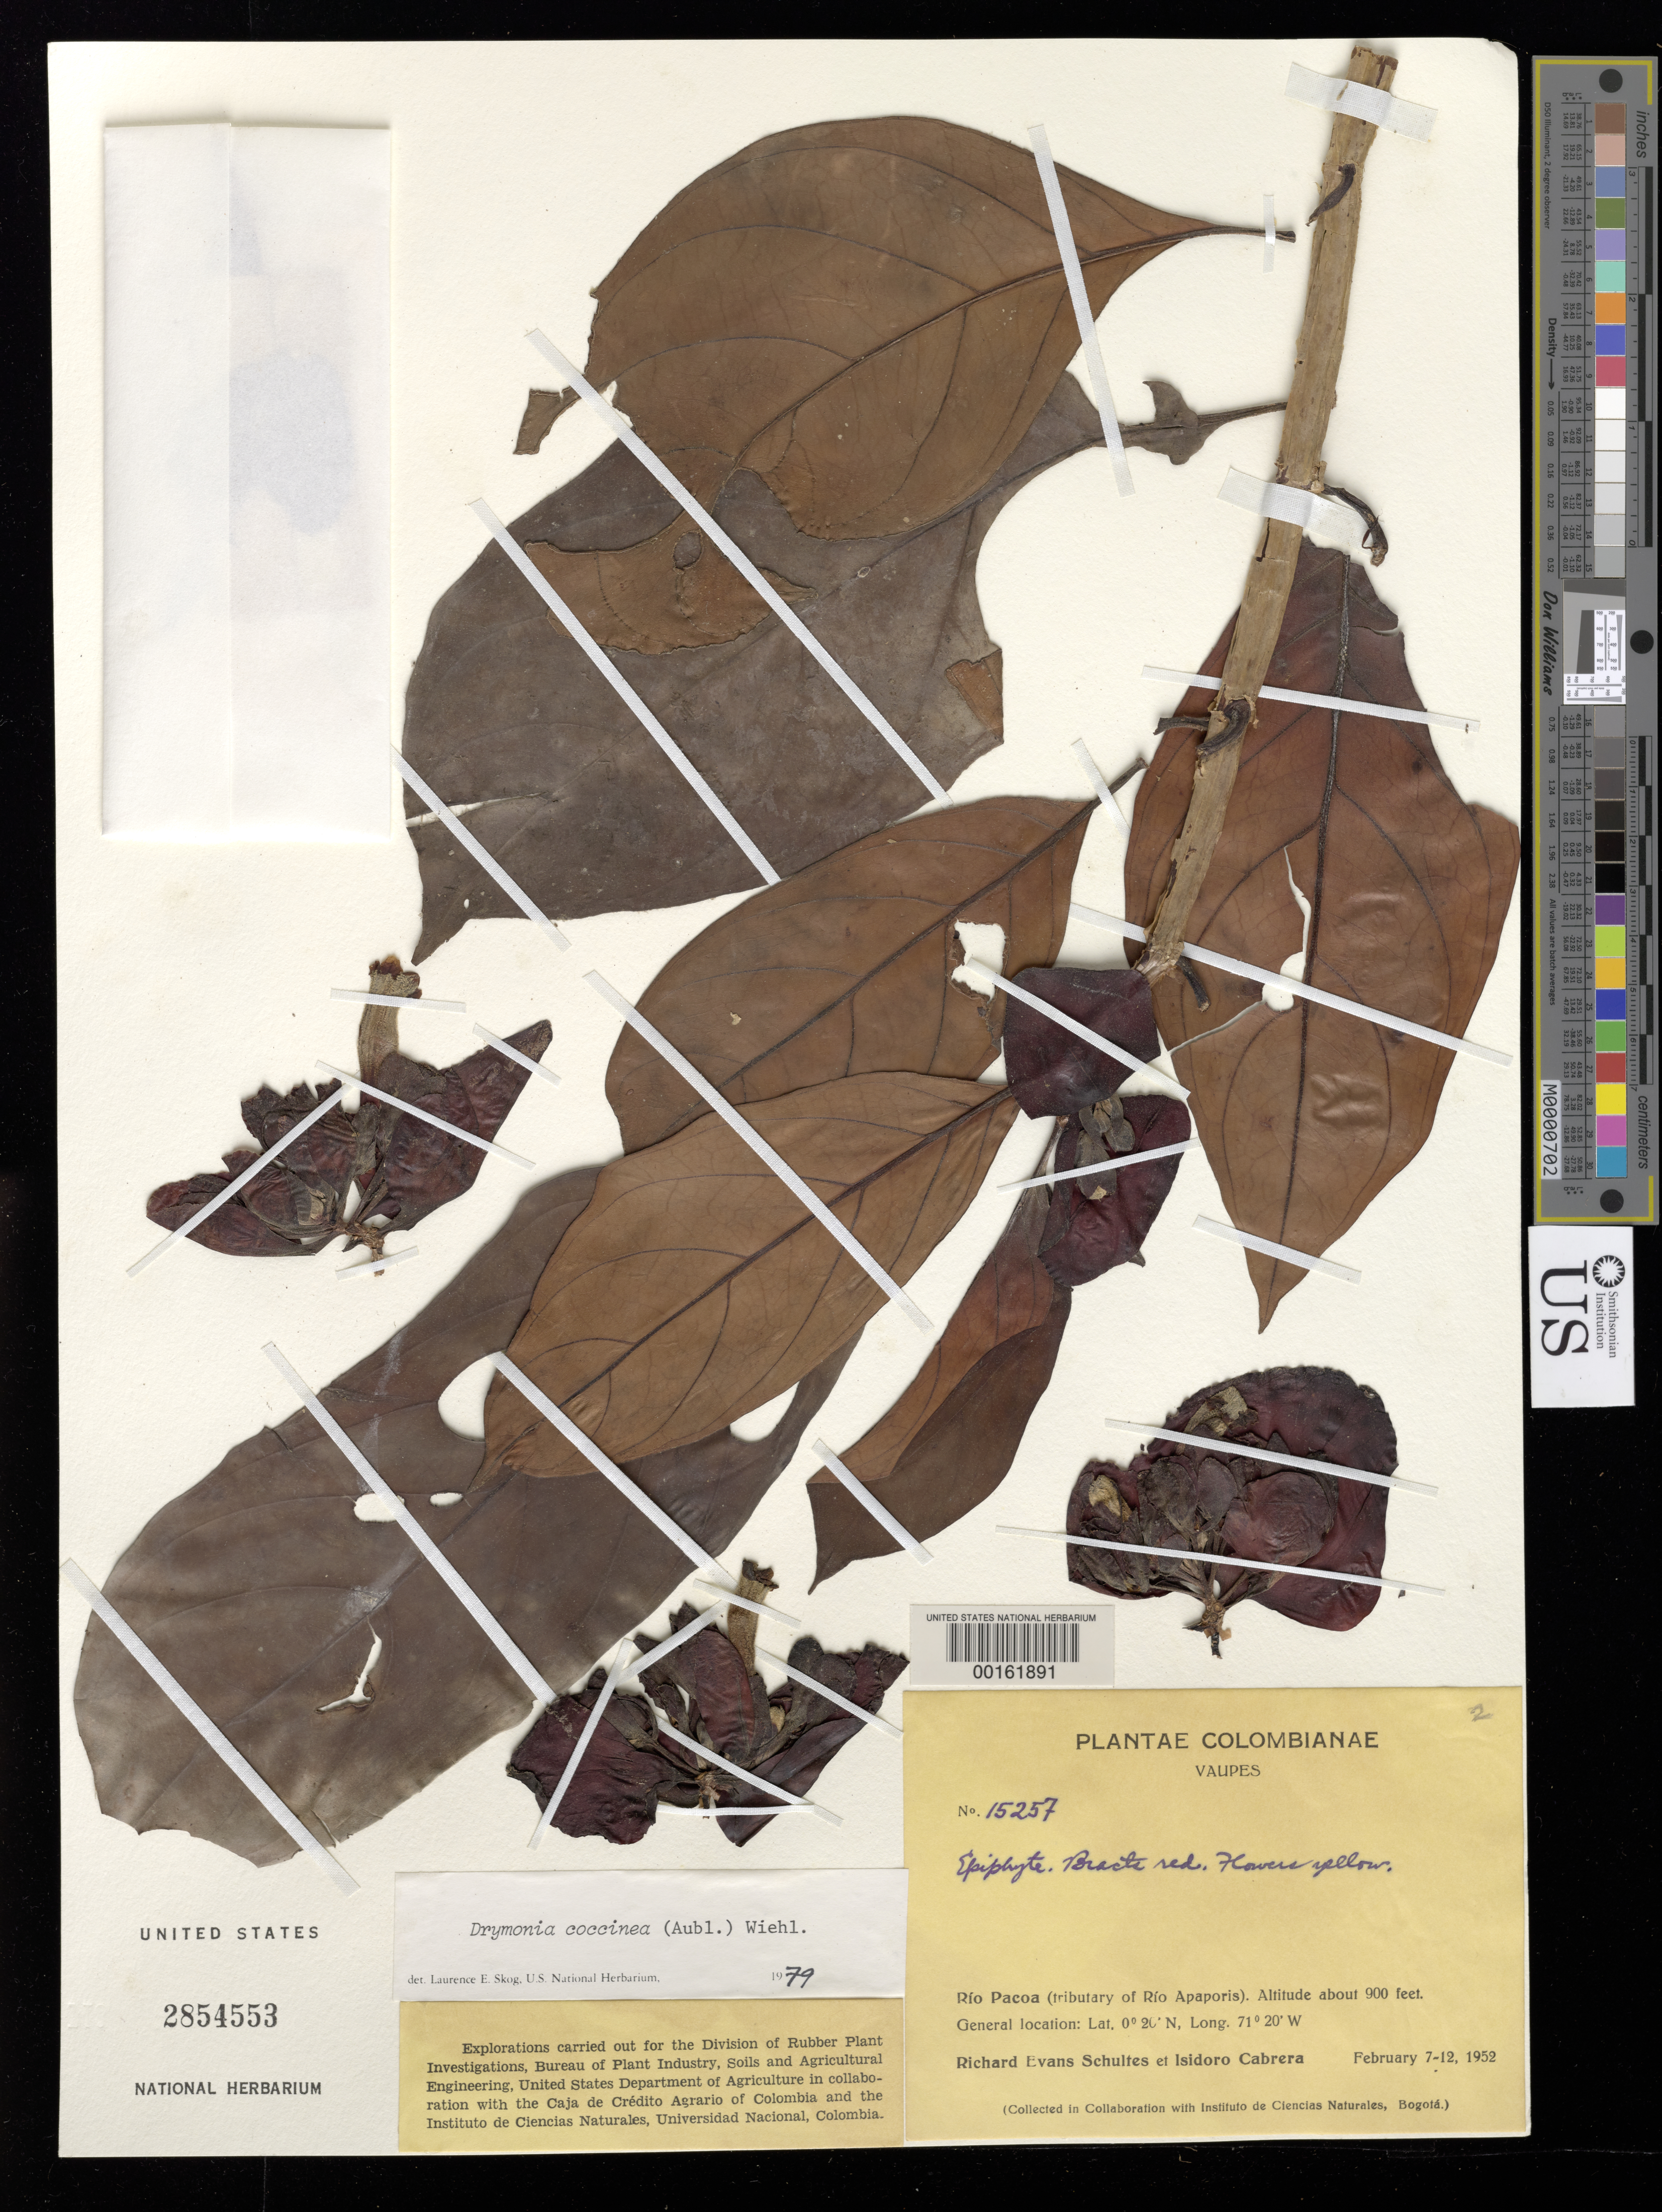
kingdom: Plantae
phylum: Tracheophyta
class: Magnoliopsida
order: Lamiales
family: Gesneriaceae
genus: Drymonia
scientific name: Drymonia coccinea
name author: (Aubl.) Wiehler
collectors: R. E. Schultes & I. Cabrera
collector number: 15257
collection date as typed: Feb 1952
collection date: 1952-02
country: Colombia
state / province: Vaupés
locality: Rio Pacoa (tributary of Rio Apaporis)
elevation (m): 274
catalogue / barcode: US 2854553